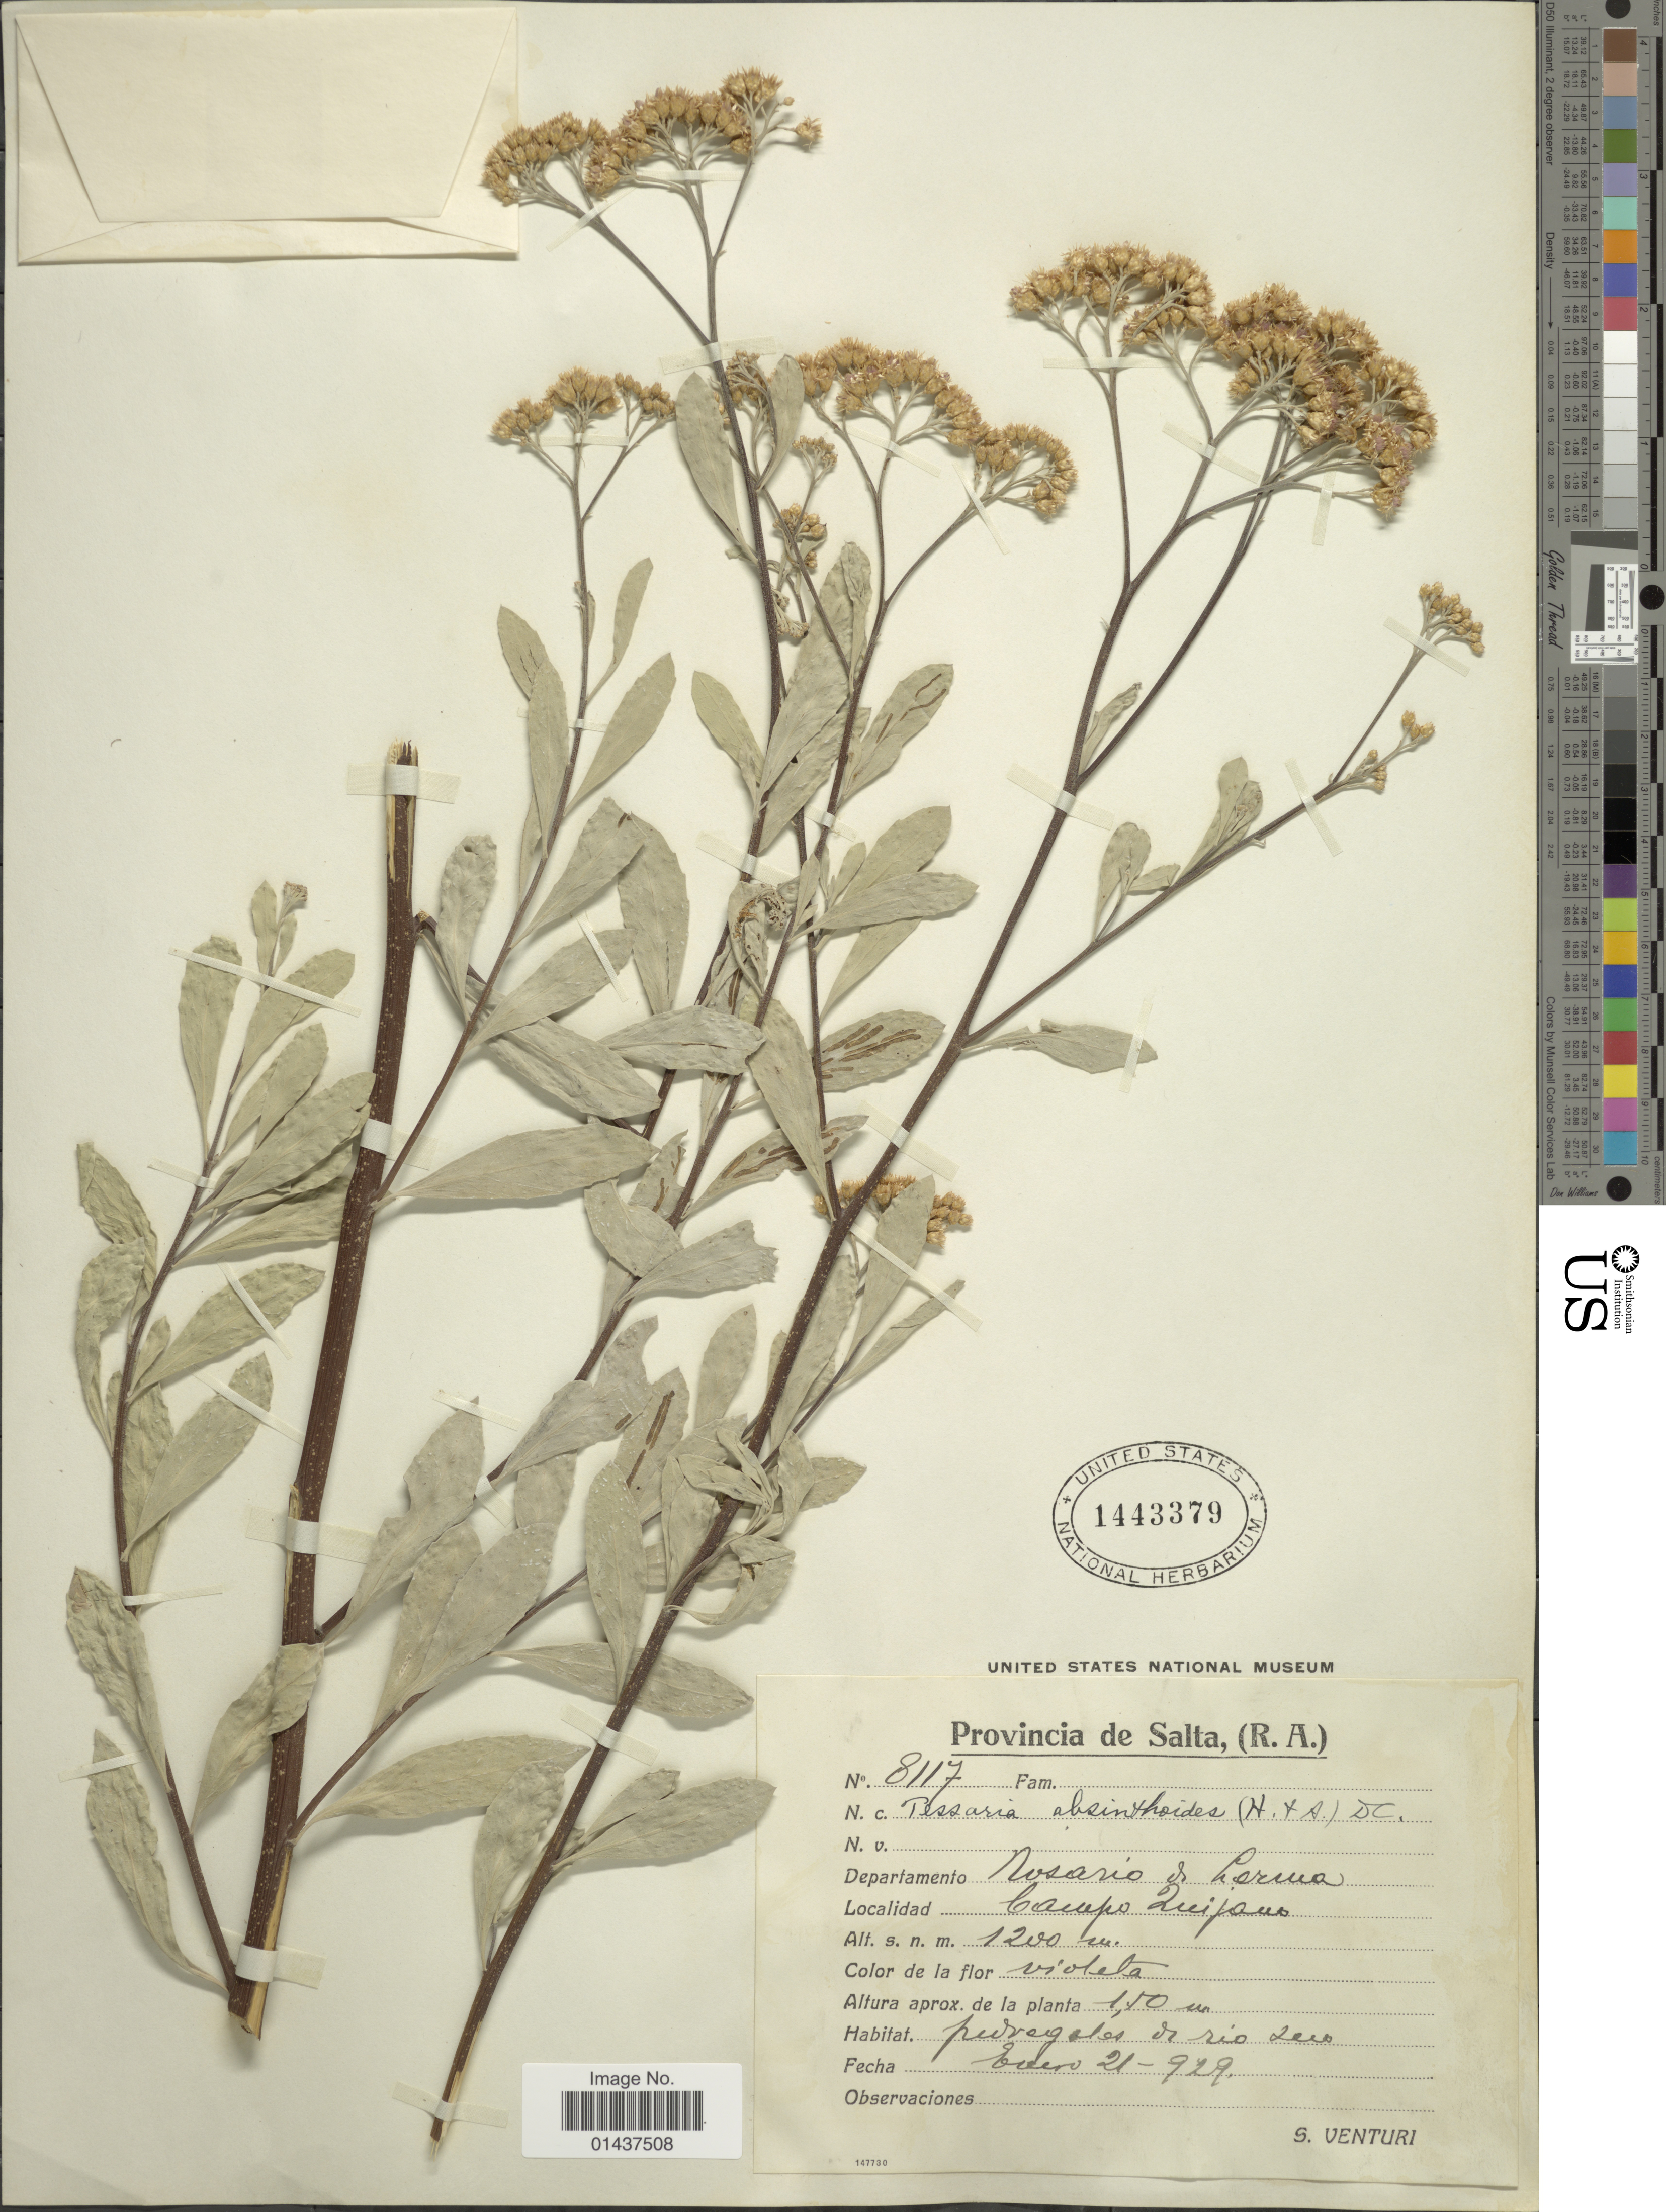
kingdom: Plantae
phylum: Tracheophyta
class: Magnoliopsida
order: Asterales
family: Asteraceae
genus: Tessaria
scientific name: Tessaria integrifolia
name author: Ruiz & Pav.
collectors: S. Venturi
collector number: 8117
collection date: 1929-01-21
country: Argentina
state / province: Salta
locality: (R.A.) Departamento Nosario de Lerma, Campo Zuijano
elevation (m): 1200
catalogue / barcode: US 1443379